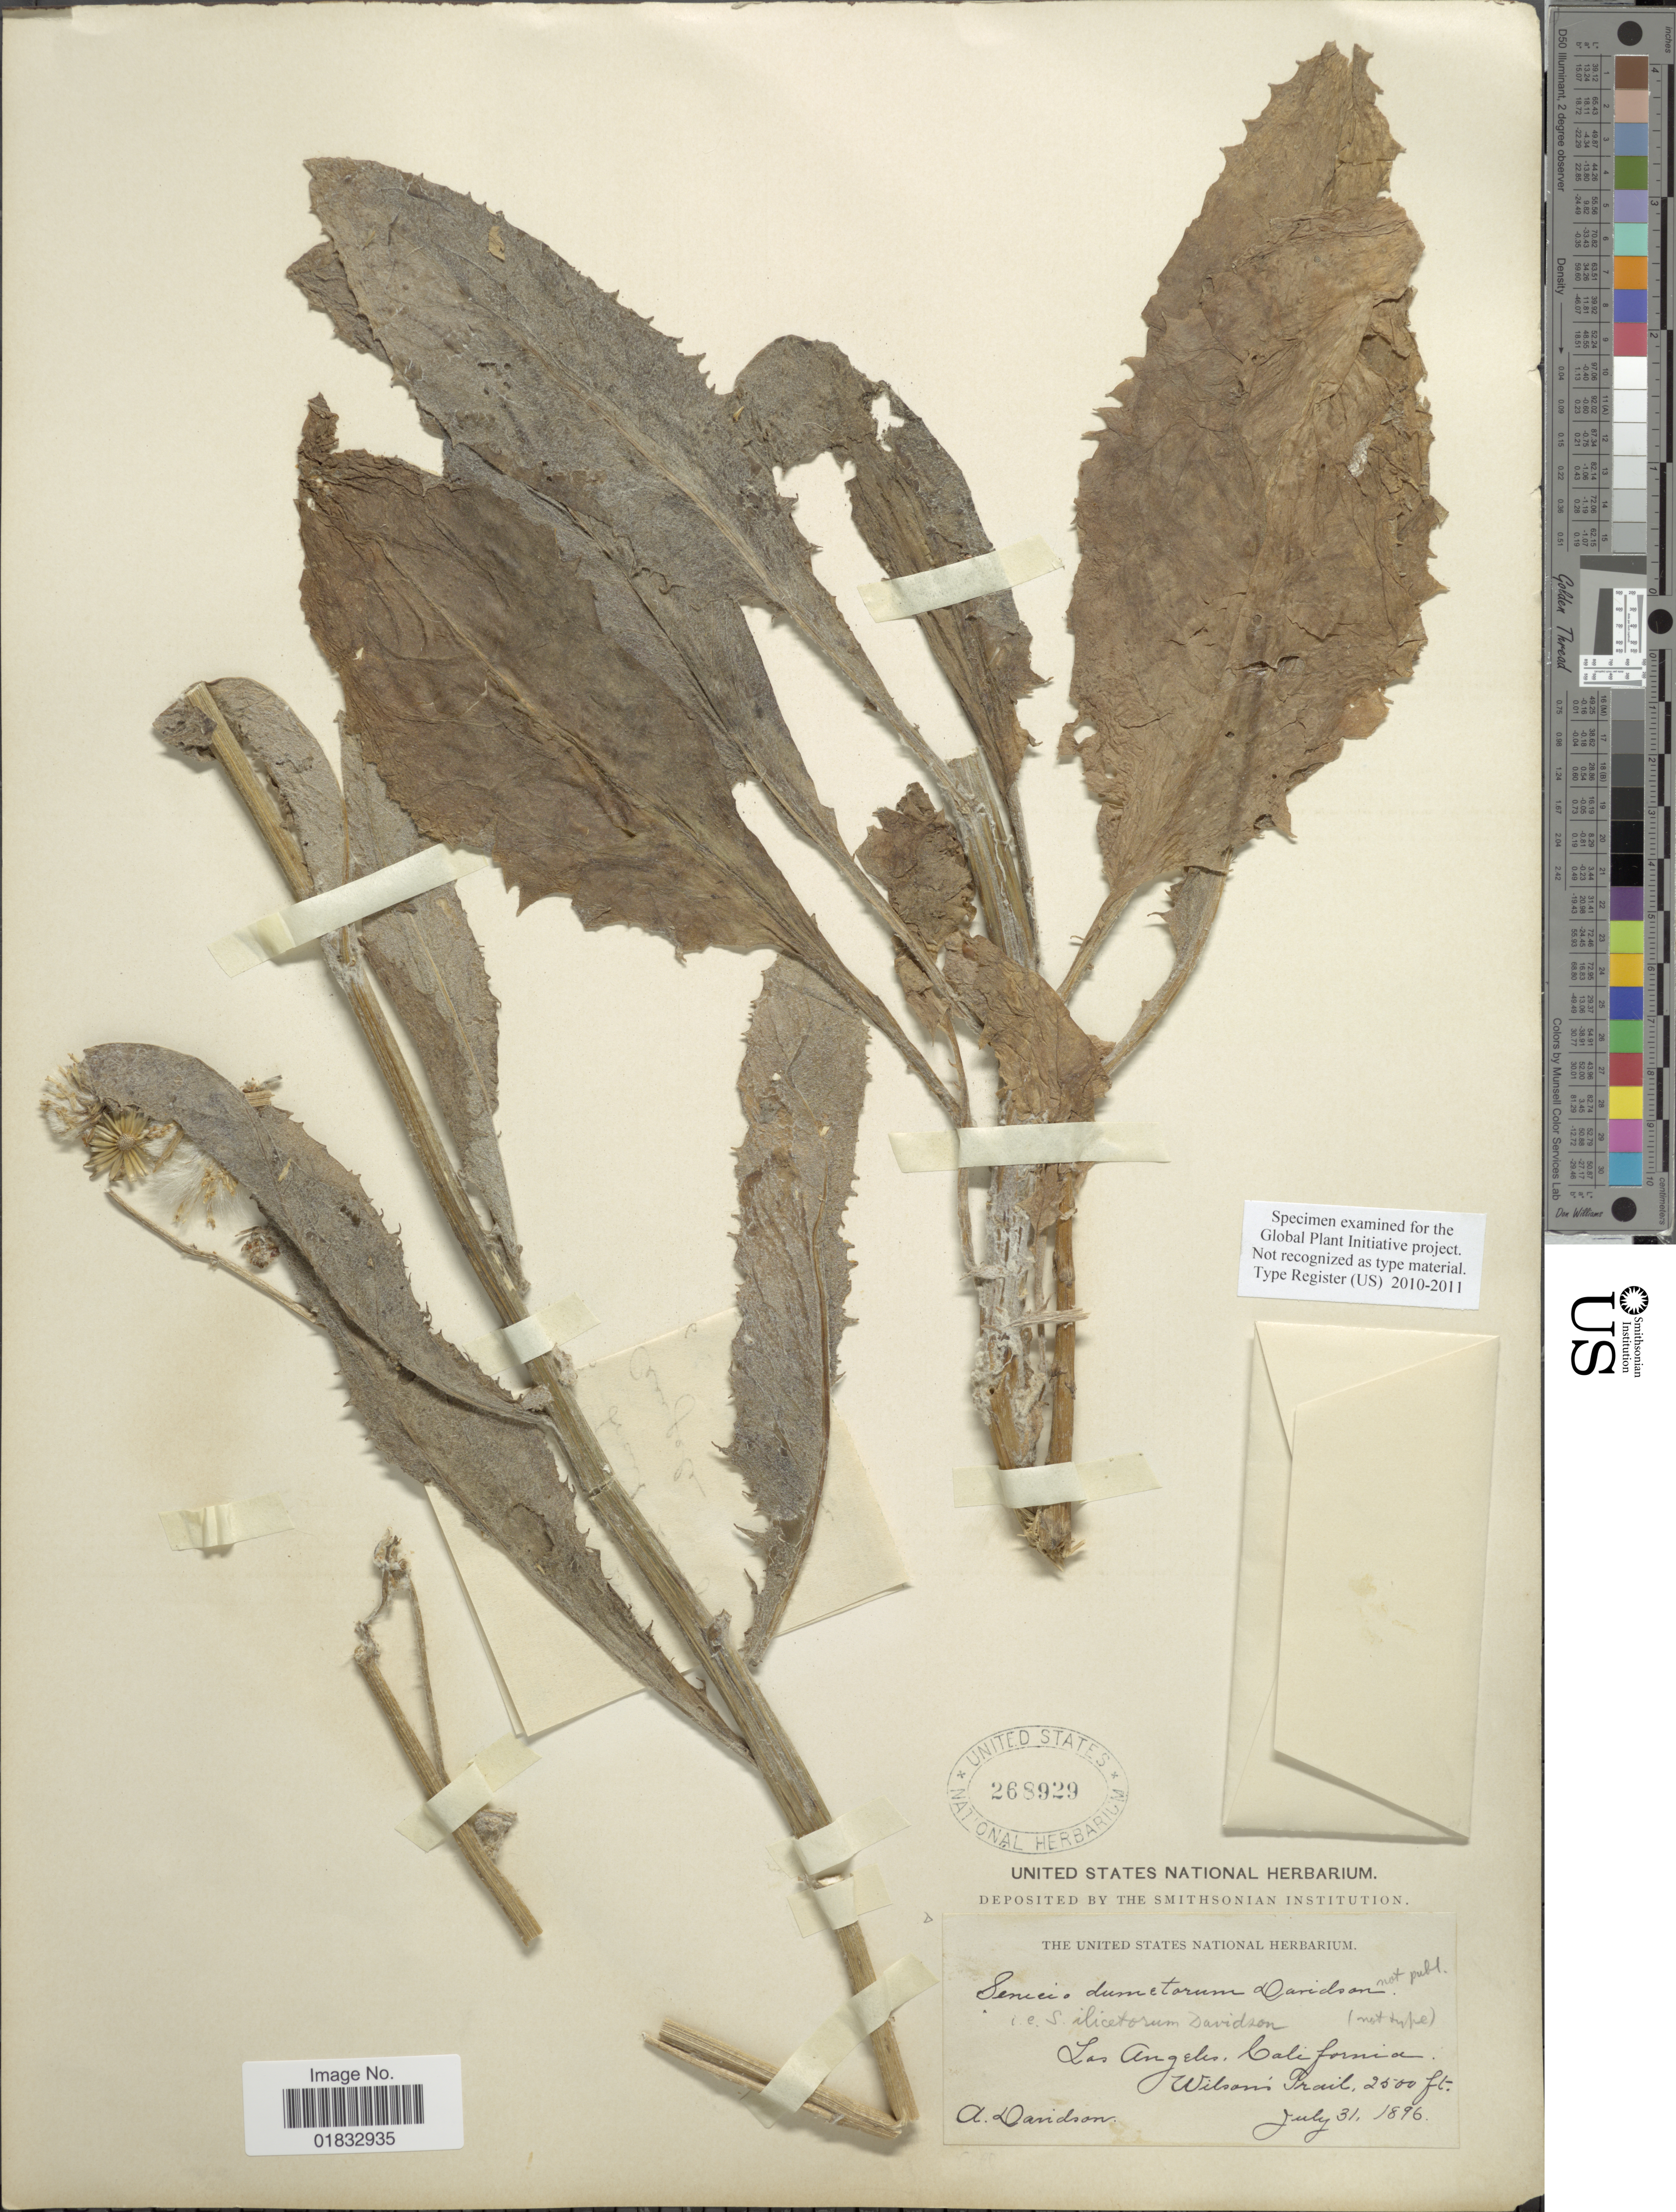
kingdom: Plantae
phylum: Tracheophyta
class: Magnoliopsida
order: Asterales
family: Asteraceae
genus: Senecio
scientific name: Senecio astephanus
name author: Greene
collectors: A. Davidson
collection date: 1896-07-31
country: United States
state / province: California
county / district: Los Angeles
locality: Los Angeles, Wilson's Trail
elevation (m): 762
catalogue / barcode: US 268929